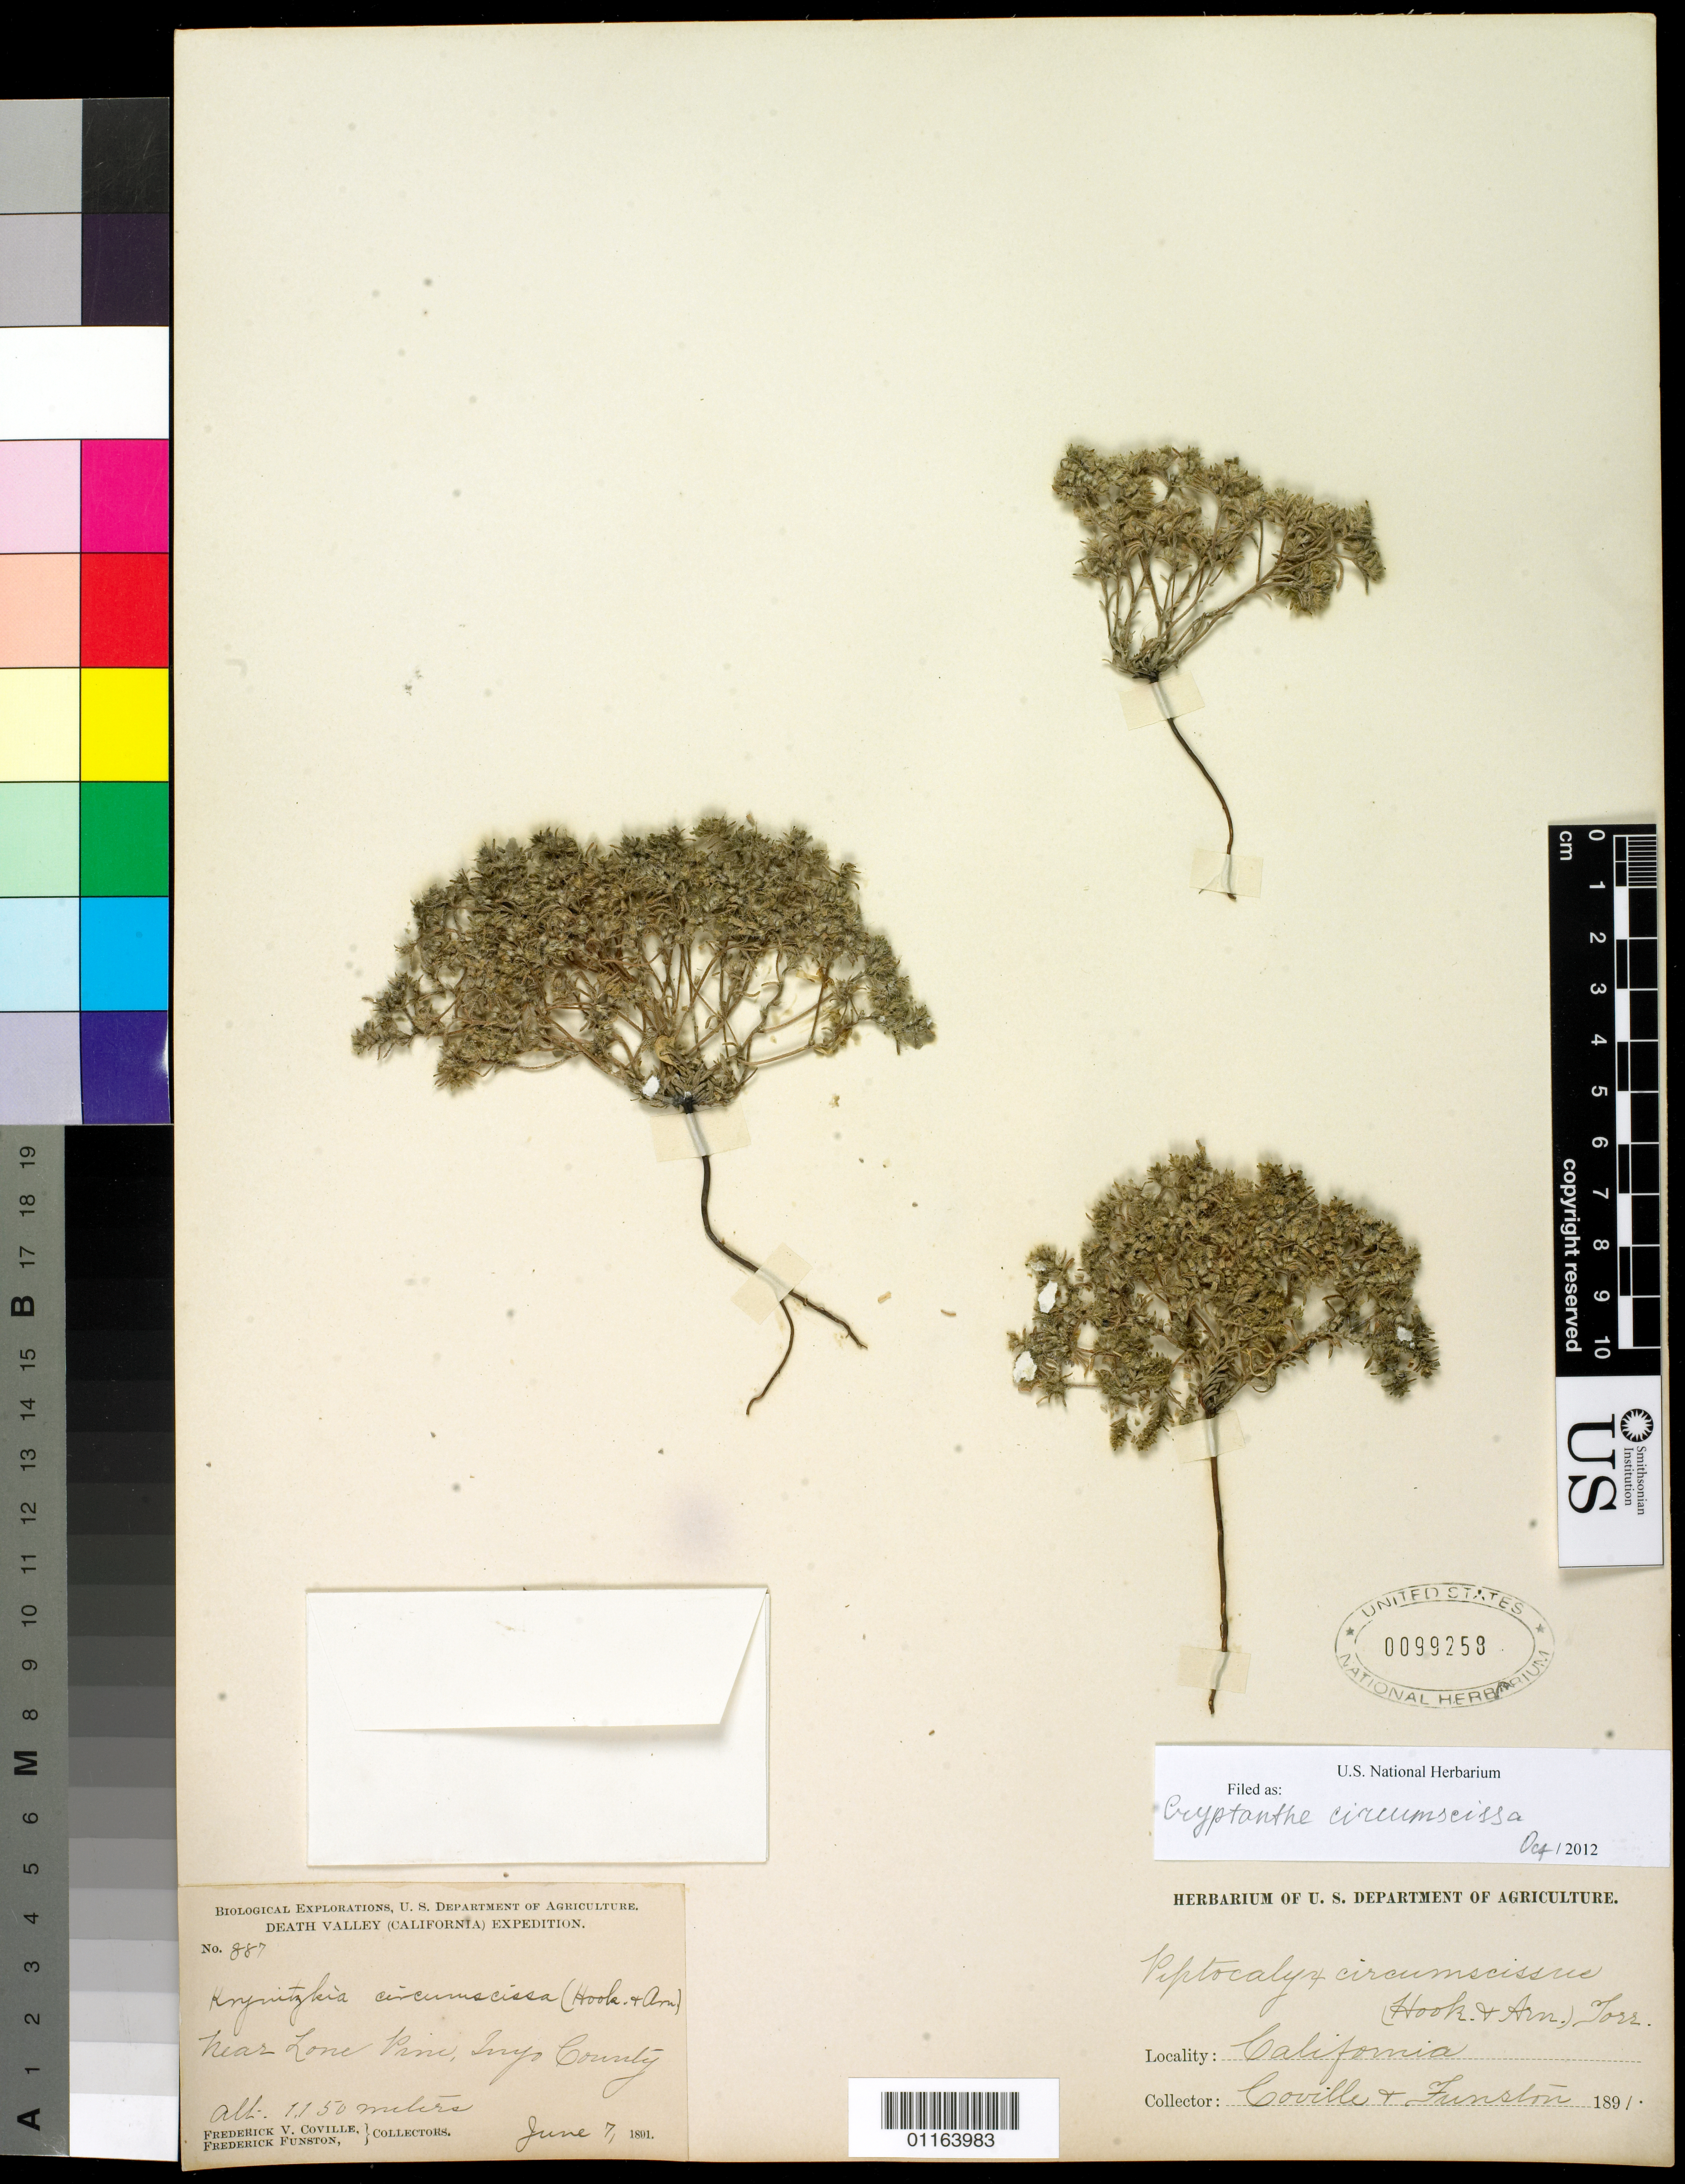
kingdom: Plantae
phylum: Tracheophyta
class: Magnoliopsida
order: Boraginales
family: Boraginaceae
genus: Cryptantha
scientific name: Cryptantha circumscissa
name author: (Hook. & Arn.) I.M. Johnst.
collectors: F. V. Coville & F. Funston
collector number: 887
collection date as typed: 7 Jun 1891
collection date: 1891-06-07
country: United States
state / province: California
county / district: Inyo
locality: near Lone Pine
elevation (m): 1150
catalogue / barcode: US 99258